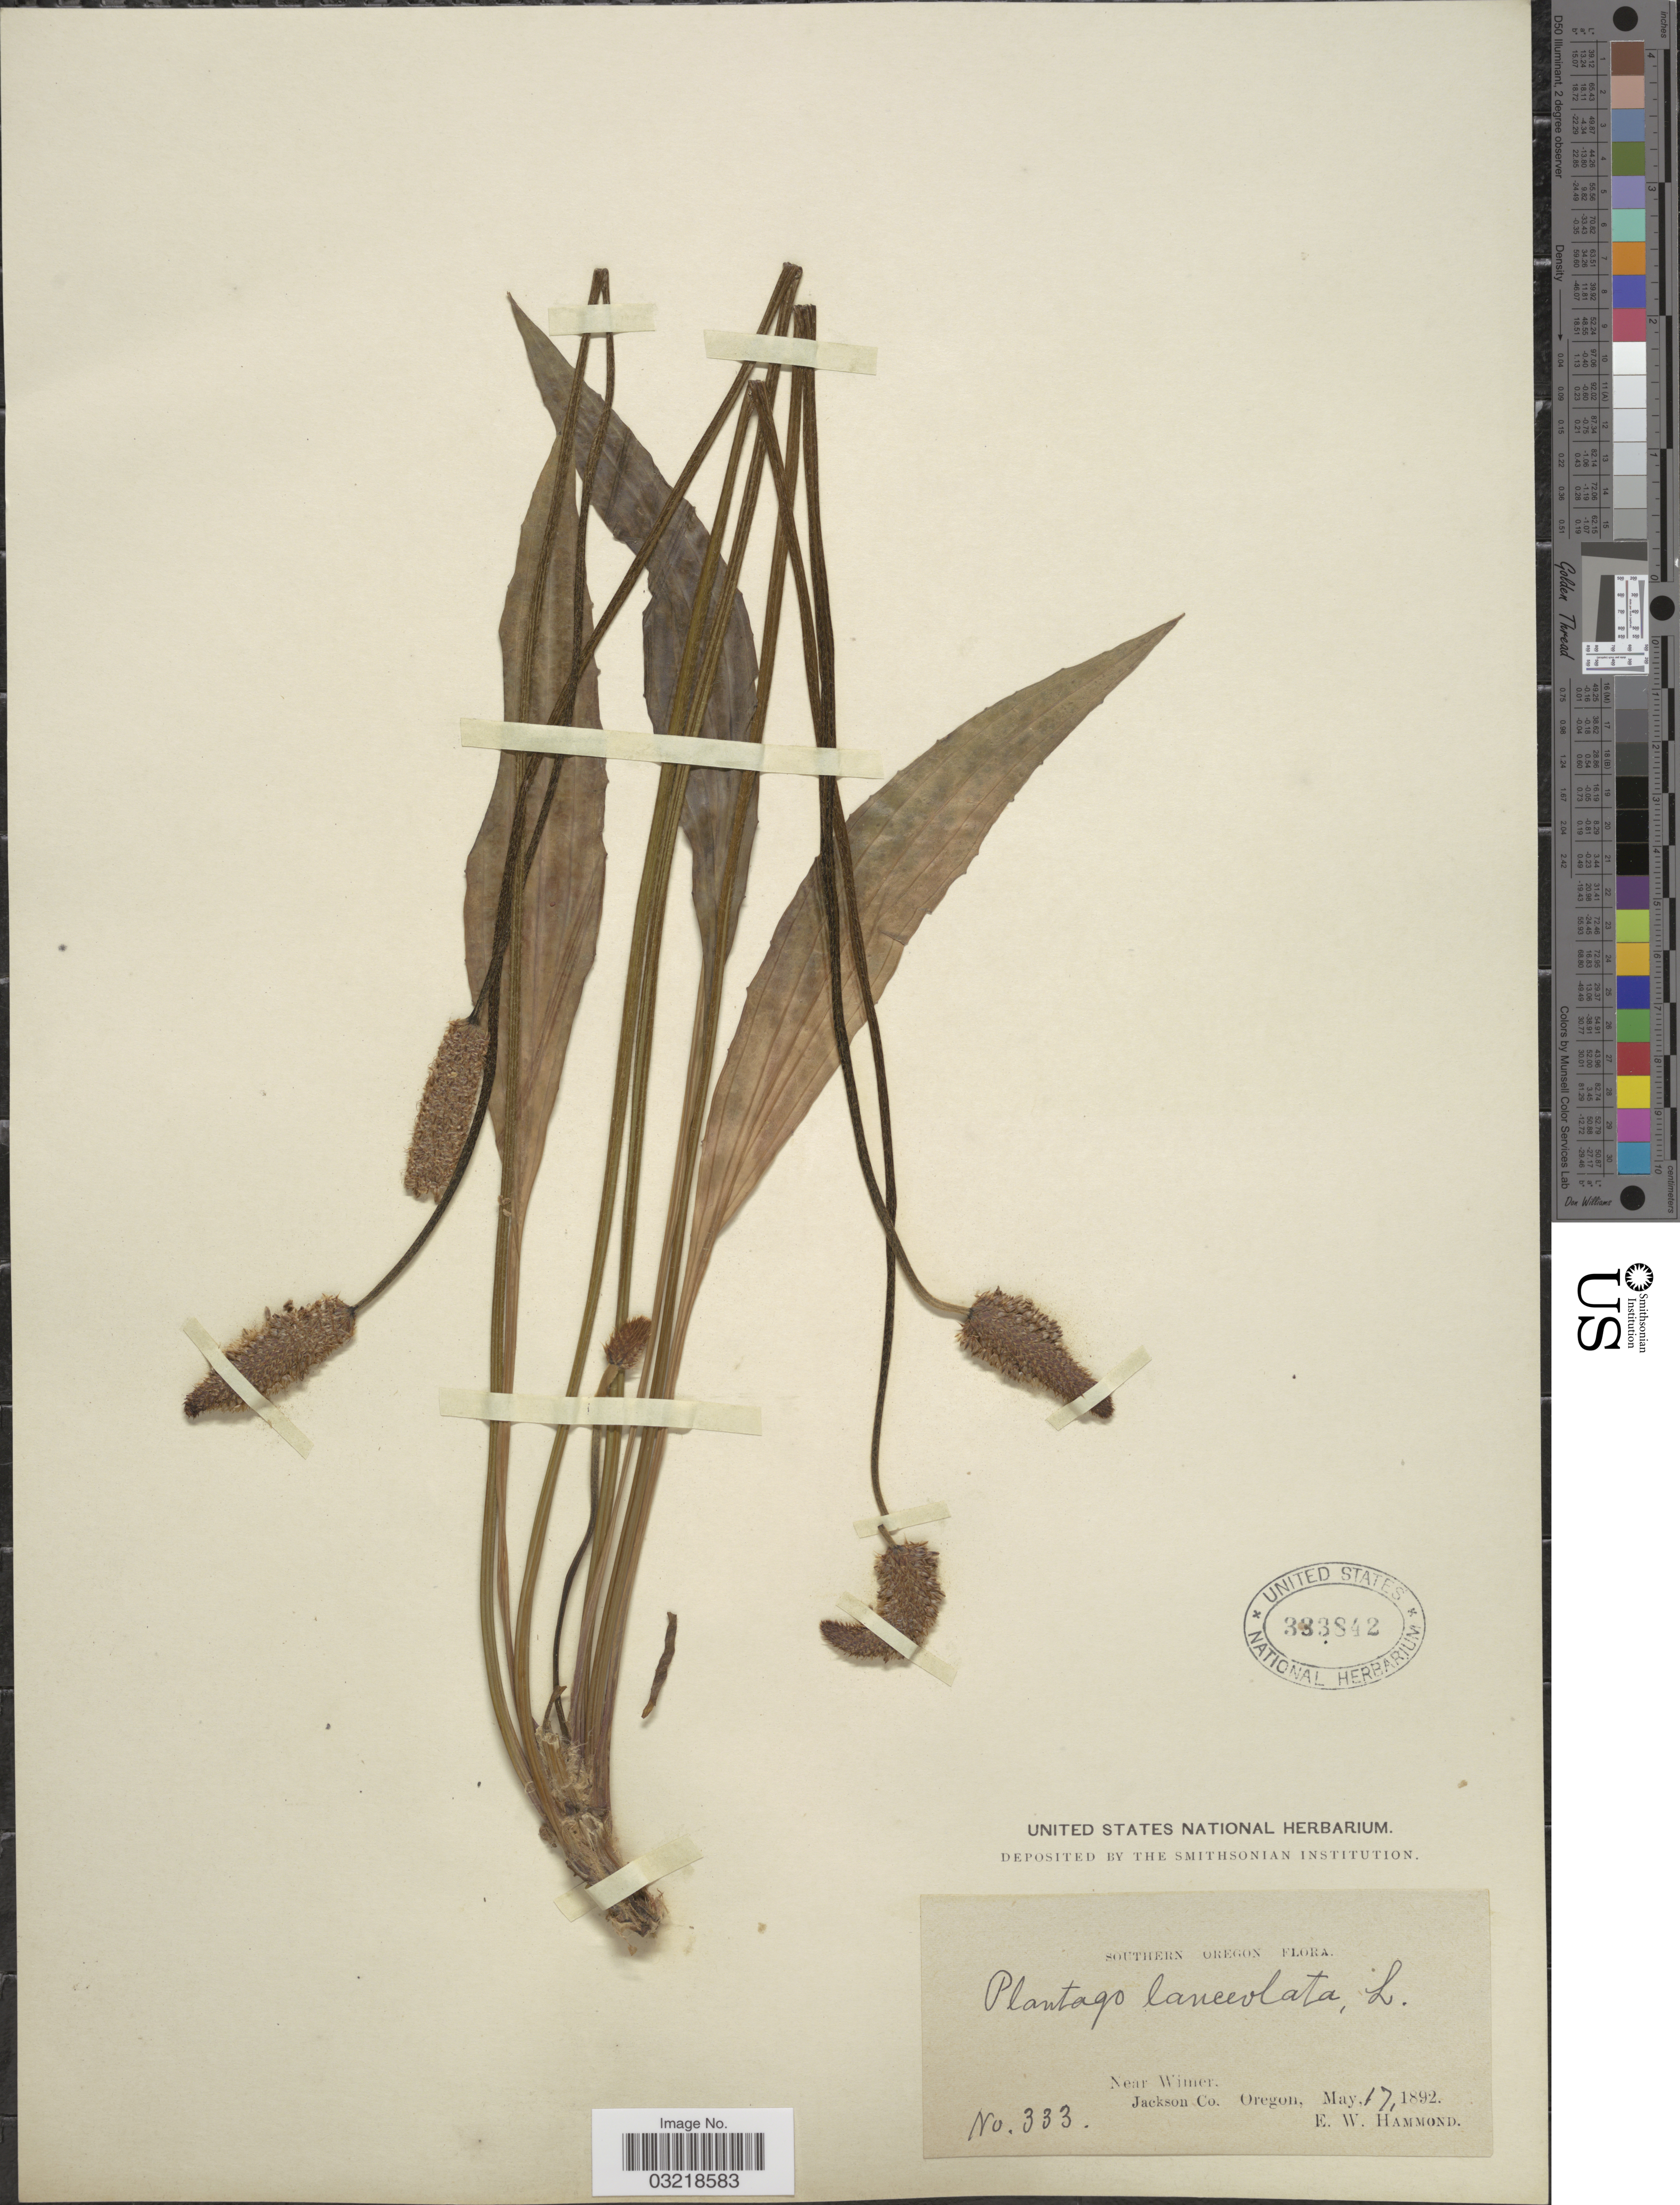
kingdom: Plantae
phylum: Tracheophyta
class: Magnoliopsida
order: Lamiales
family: Plantaginaceae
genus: Plantago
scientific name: Plantago lanceolata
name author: L.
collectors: E. Hammond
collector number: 333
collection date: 1892-05-17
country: United States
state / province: Oregon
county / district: Jackson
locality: Southern Oregon. Near Wimer, Jackson Co.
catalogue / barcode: US 333842